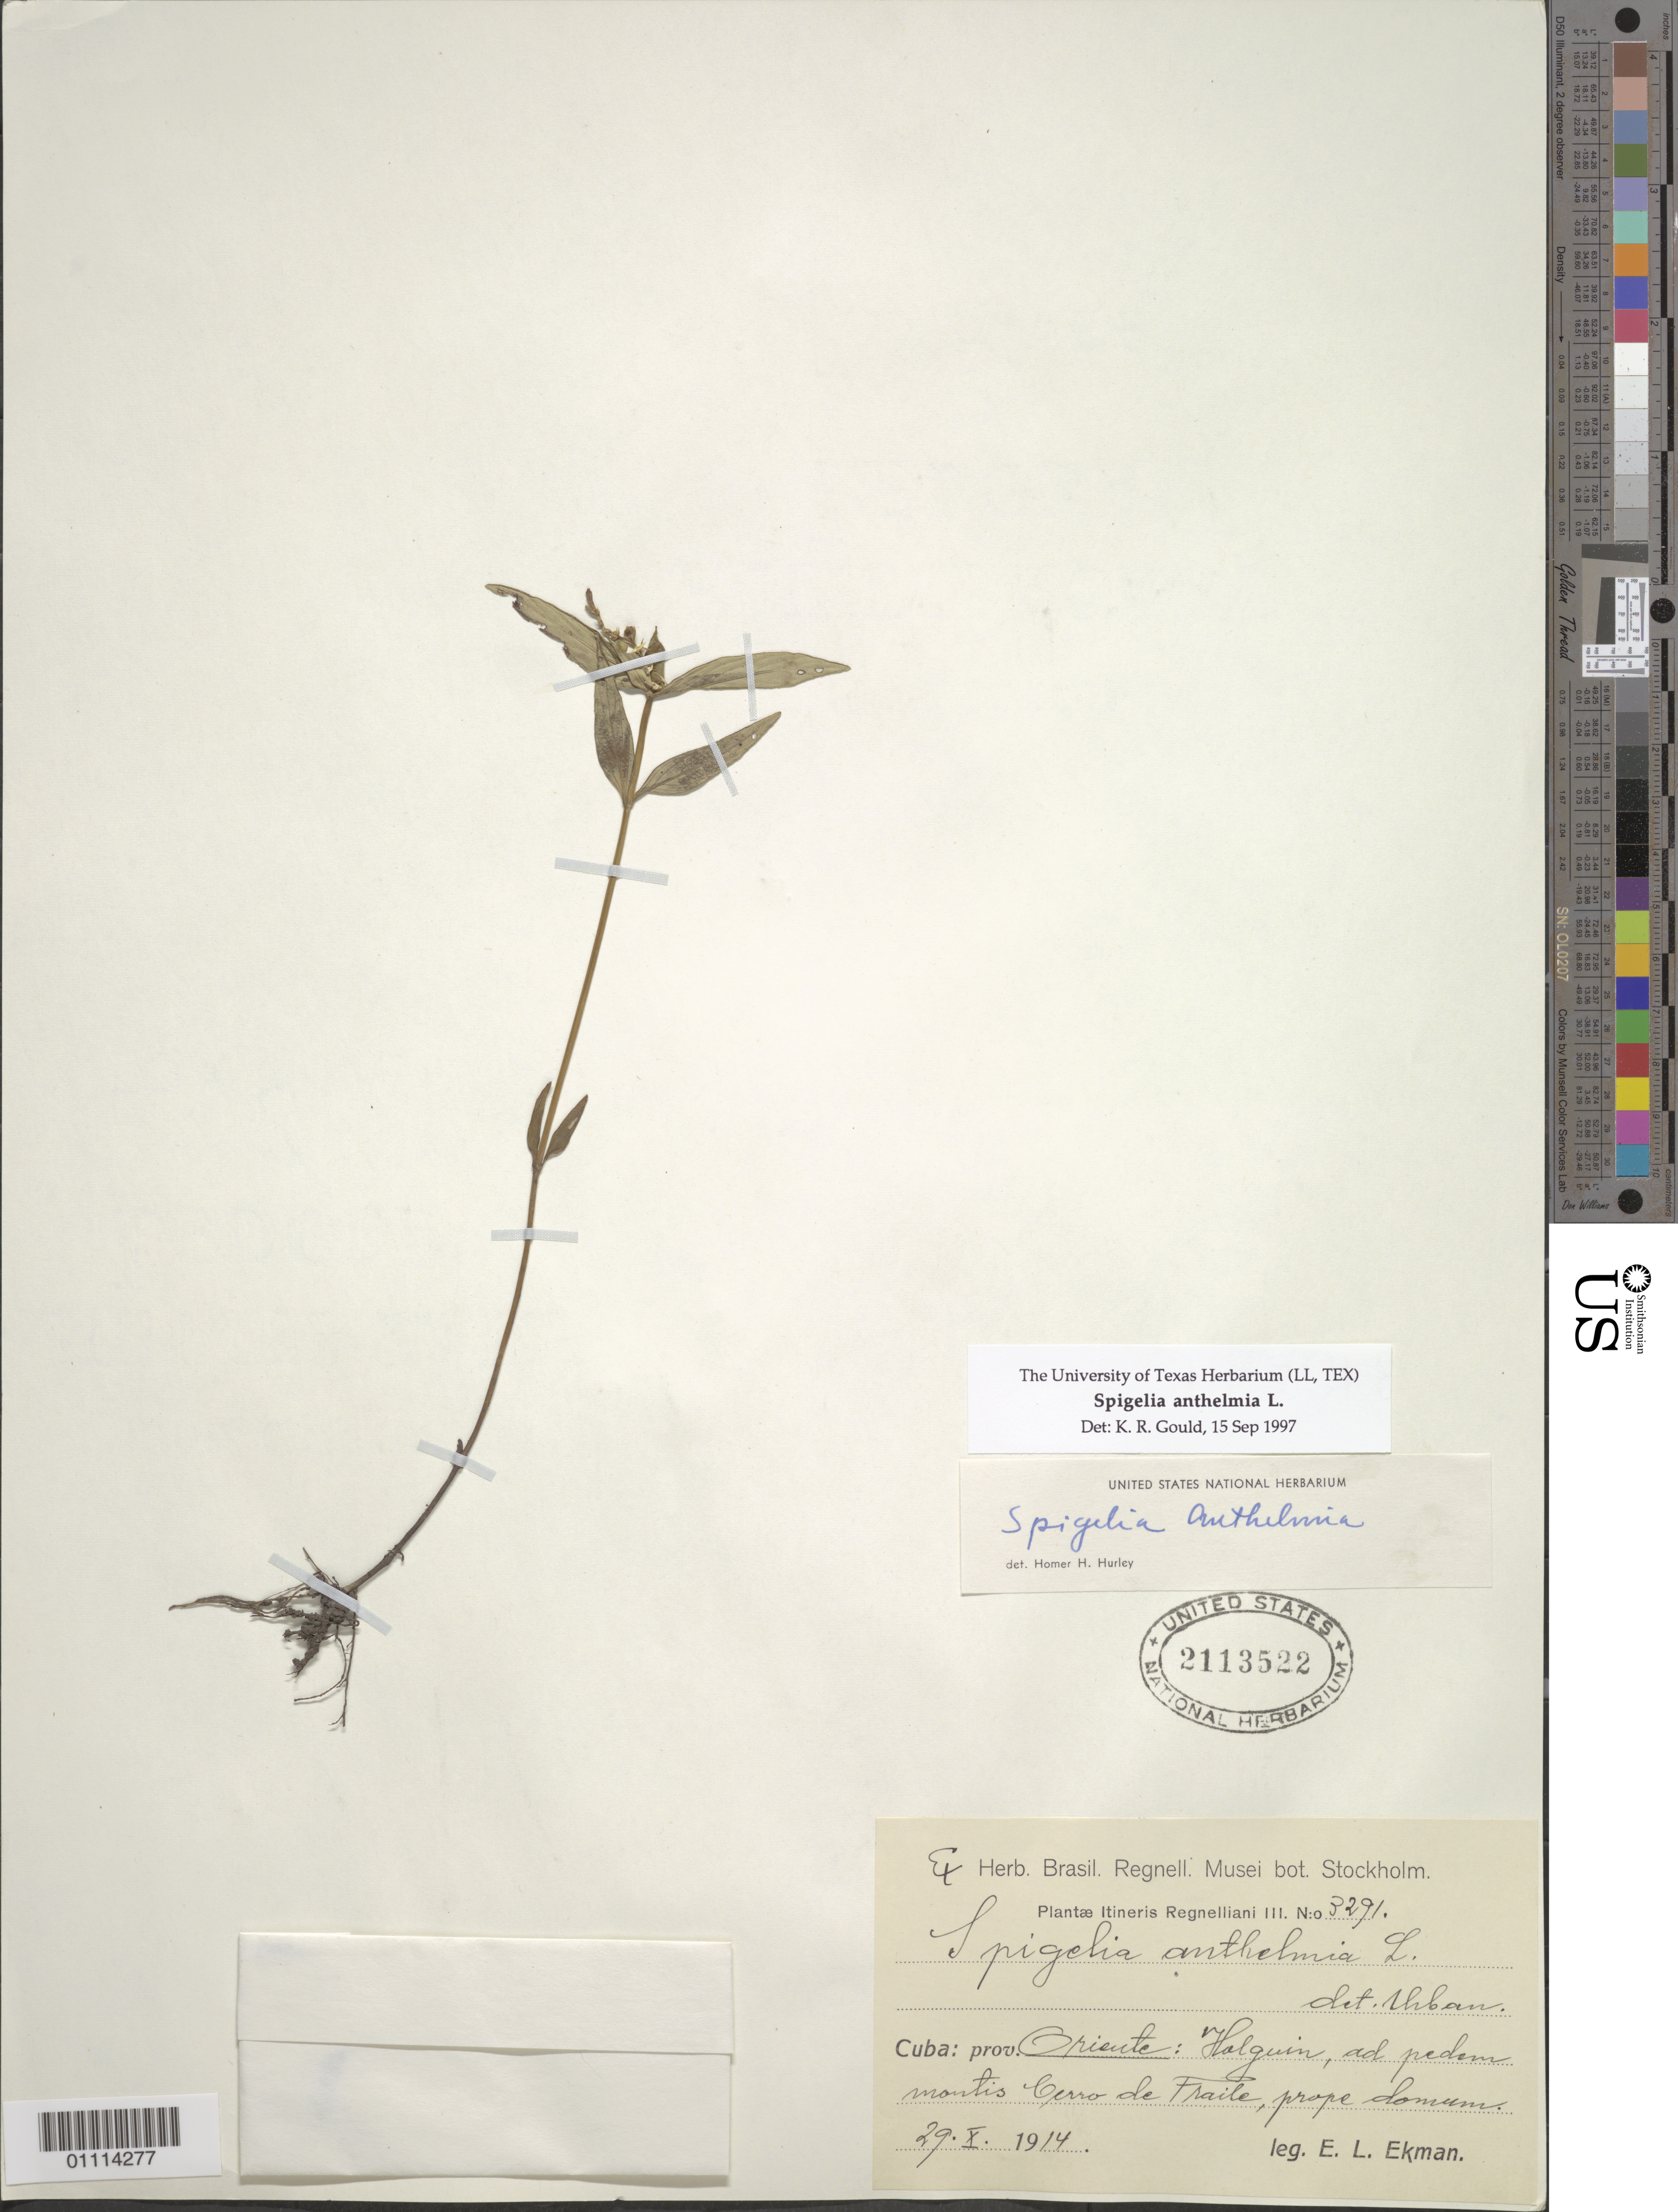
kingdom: Plantae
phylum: Tracheophyta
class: Magnoliopsida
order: Gentianales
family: Loganiaceae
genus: Spigelia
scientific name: Spigelia anthelmia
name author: L.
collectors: E. L. Ekman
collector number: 3291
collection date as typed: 29 Oct 1914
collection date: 1914-10-29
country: Cuba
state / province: Holguín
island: Cuba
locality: Oriente: Holguin, ad pedem montis, Cerro de Fraile, prope domum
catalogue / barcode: US 2113522